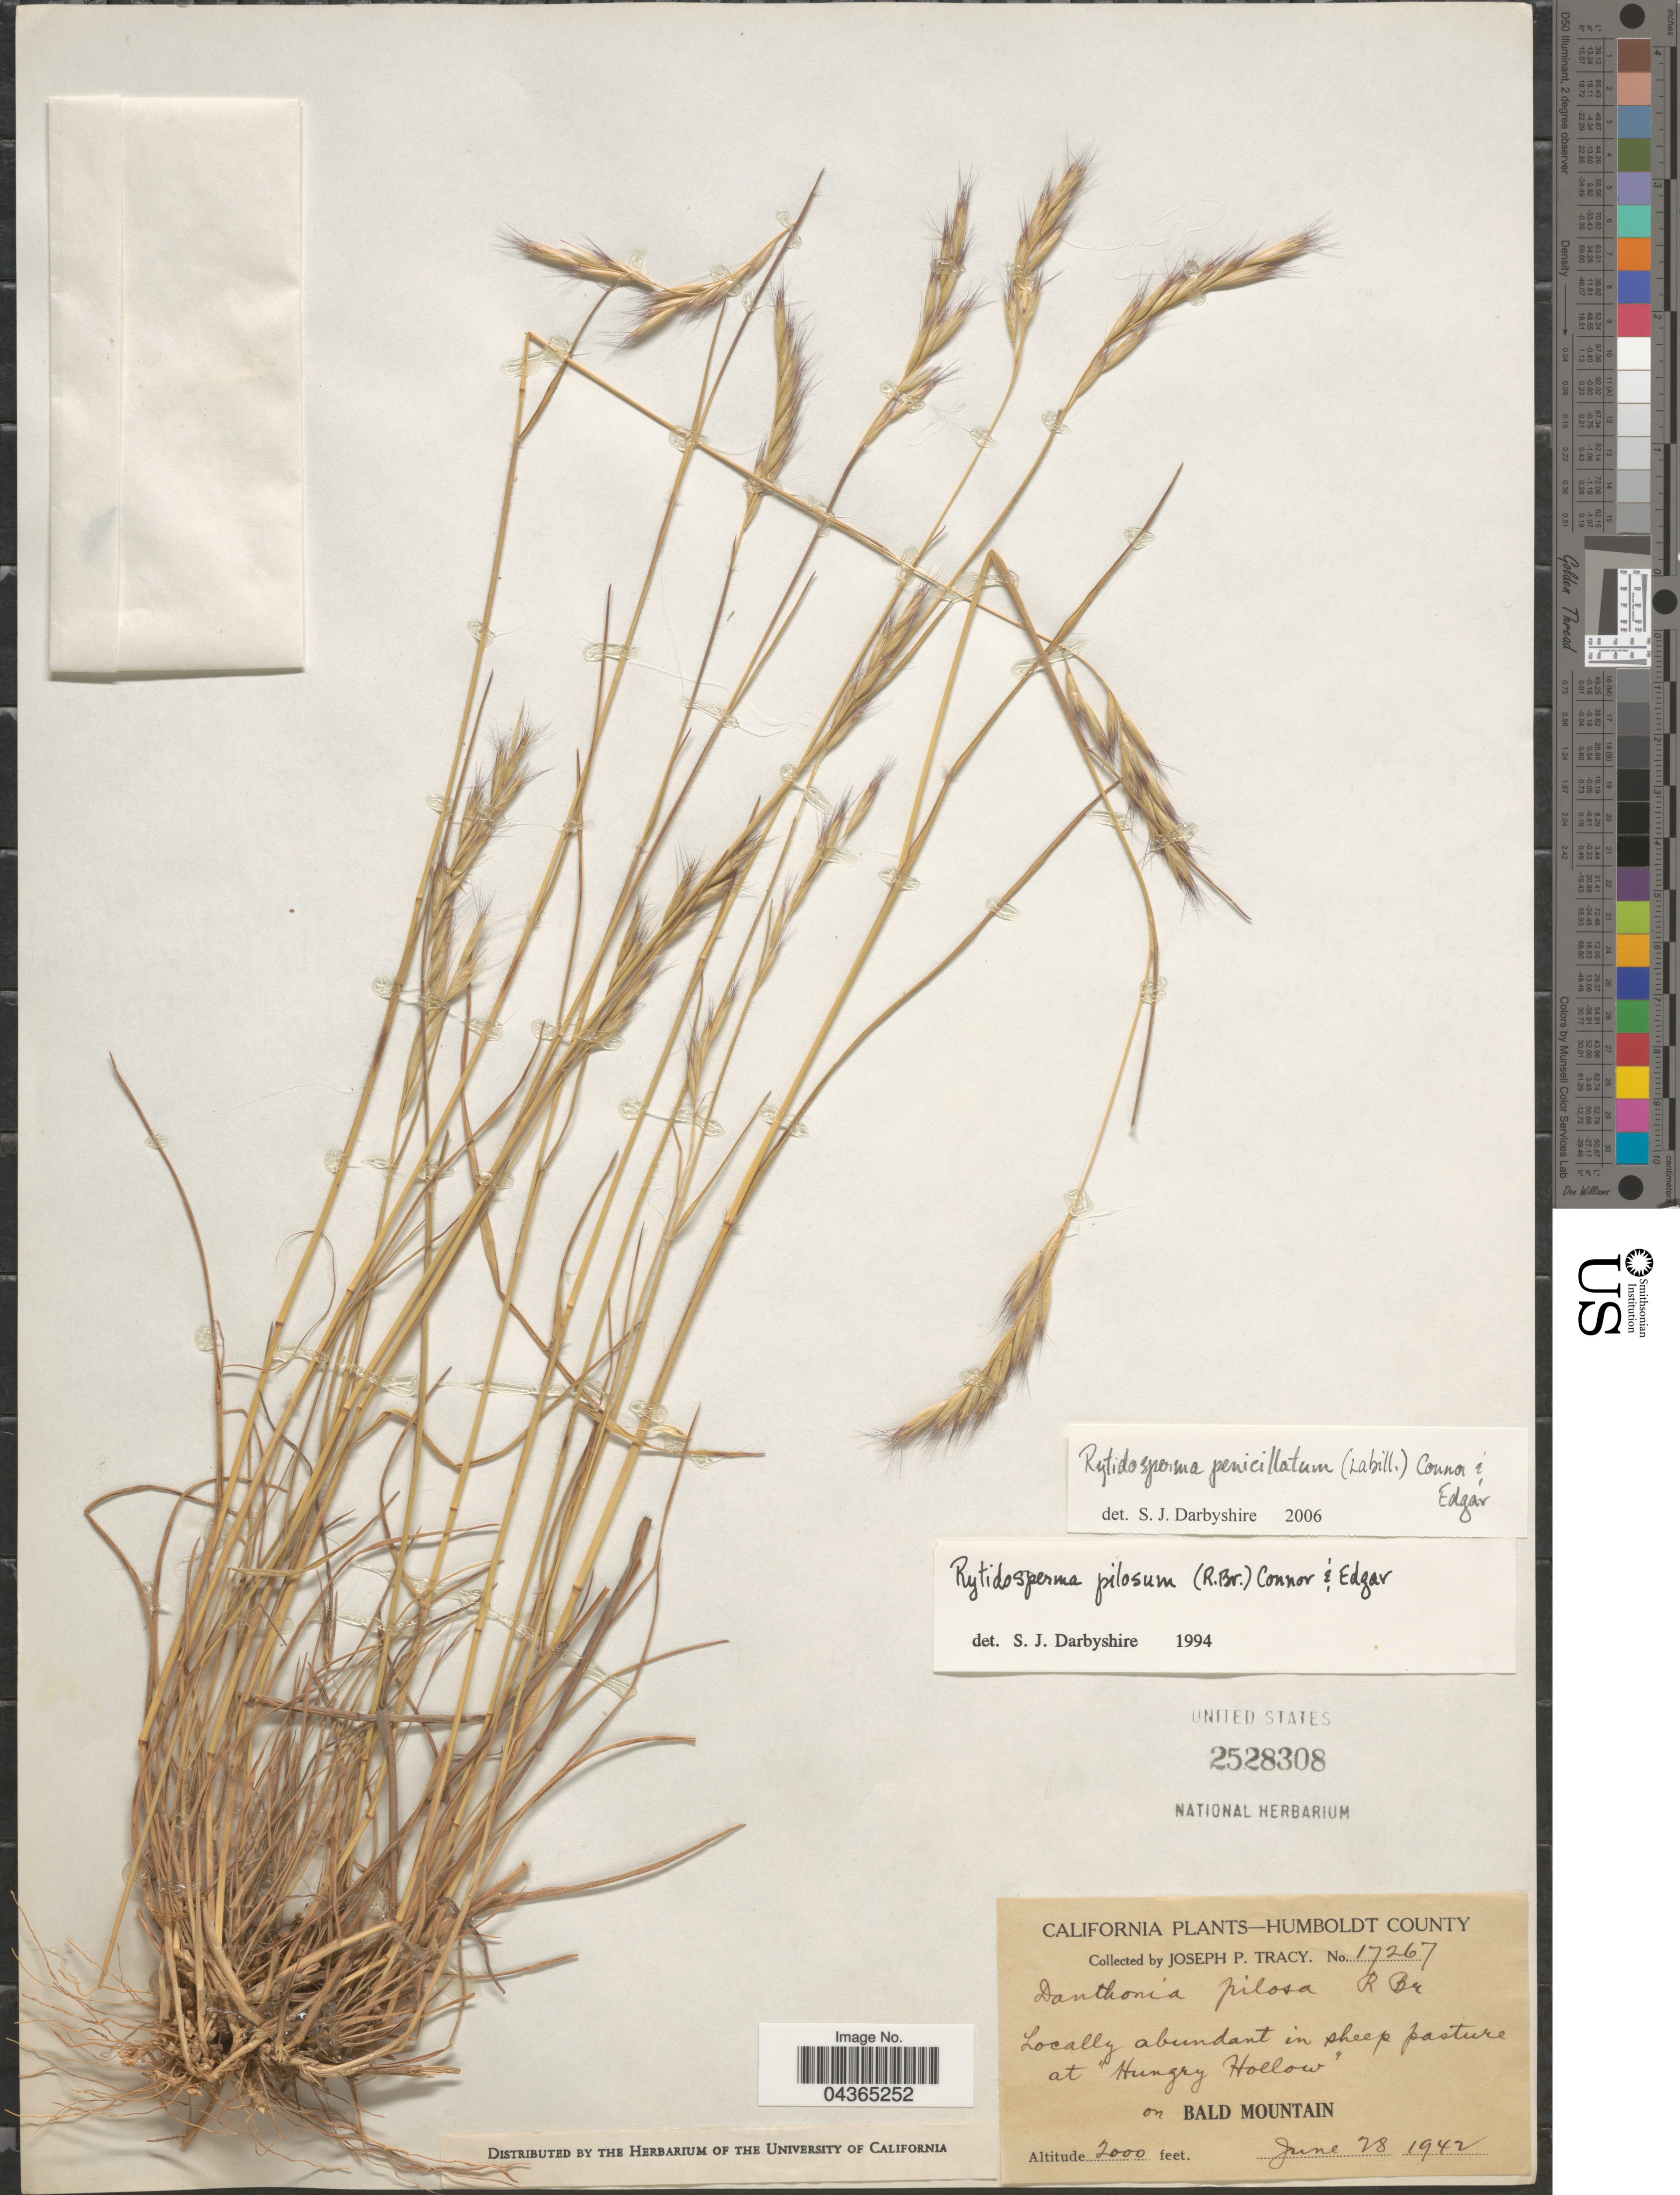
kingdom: Plantae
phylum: Tracheophyta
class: Liliopsida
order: Poales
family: Poaceae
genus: Rytidosperma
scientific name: Rytidosperma penicillatum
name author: (Labill.) Connor & Edgar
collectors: J. Tracy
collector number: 17267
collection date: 1942-06-28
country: United States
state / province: California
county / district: Humboldt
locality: Humboldt County. At "Hungry Hollow". On Bald Mountain.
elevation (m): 610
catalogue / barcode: US 2528308